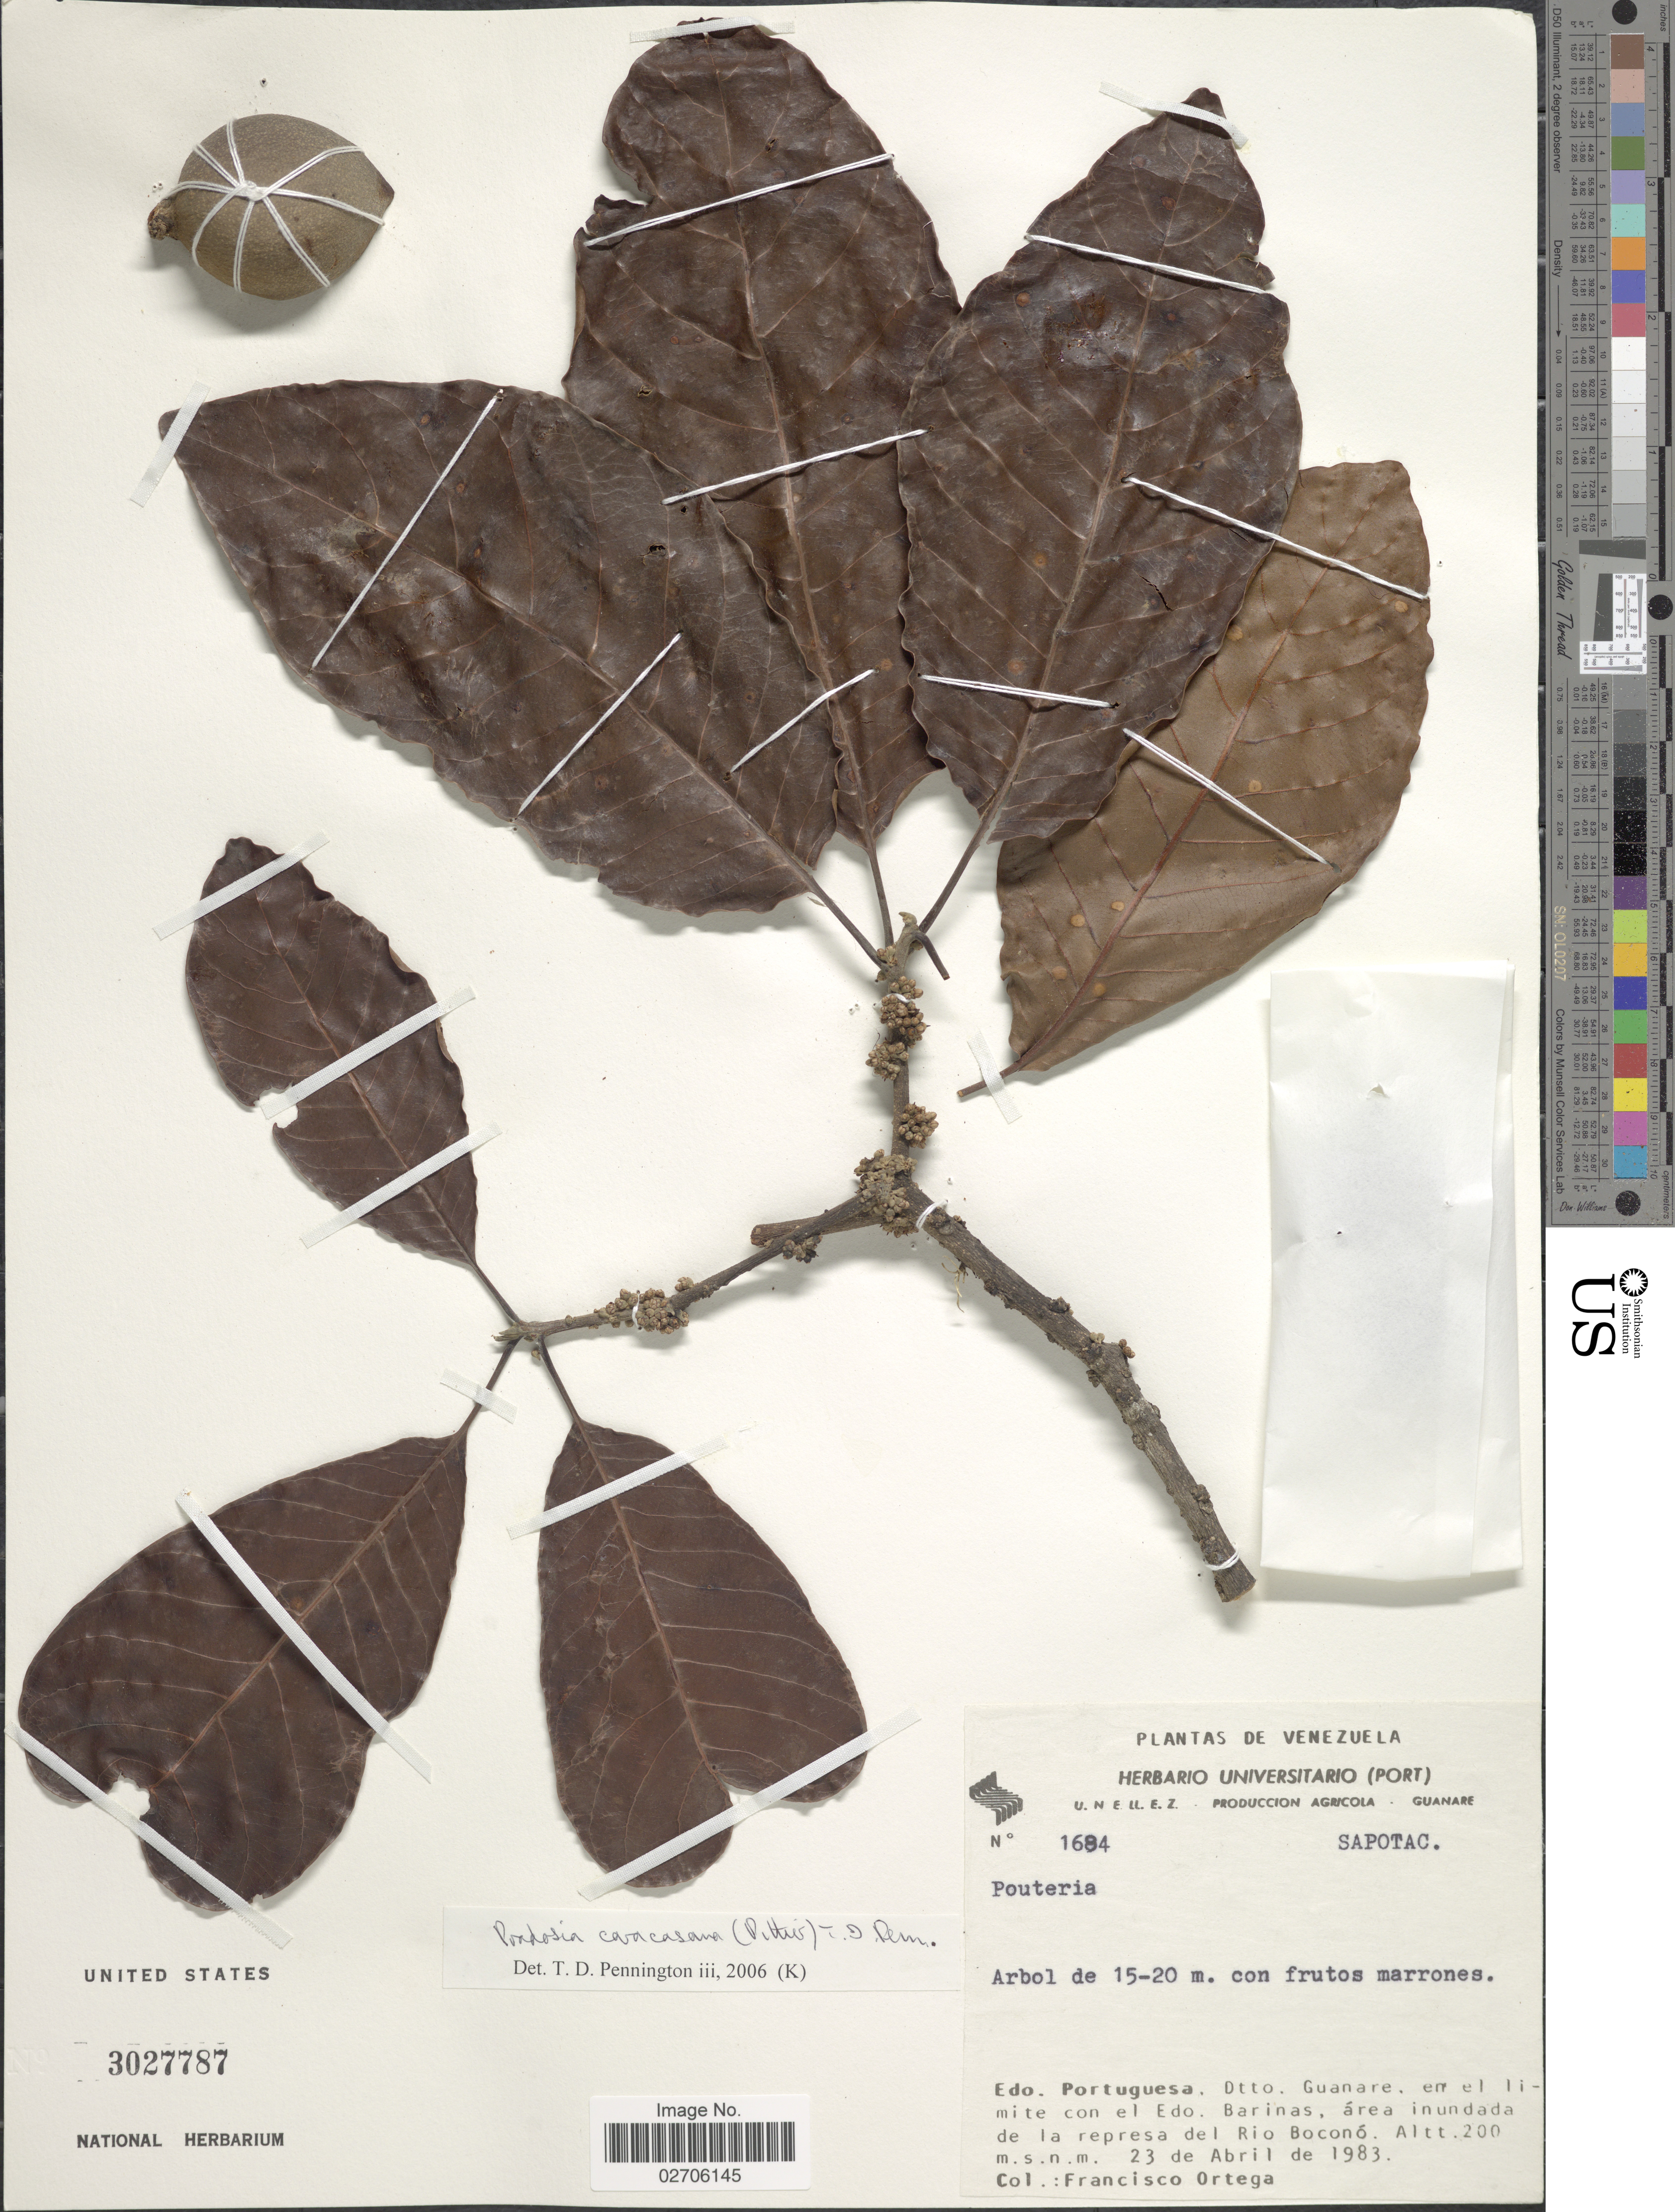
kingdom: Plantae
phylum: Tracheophyta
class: Magnoliopsida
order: Ericales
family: Sapotaceae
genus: Pradosia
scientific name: Pradosia caracasana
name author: (Pittier) T.D. Penn.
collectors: F. J. Ortega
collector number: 1684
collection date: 1983-04-23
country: Venezuela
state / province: Portuguesa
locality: Dtto: Guanare, en el limite con el Edo. Barinas, area inundada de la represa del Rio Boconó.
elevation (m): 200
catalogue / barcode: US 3027787